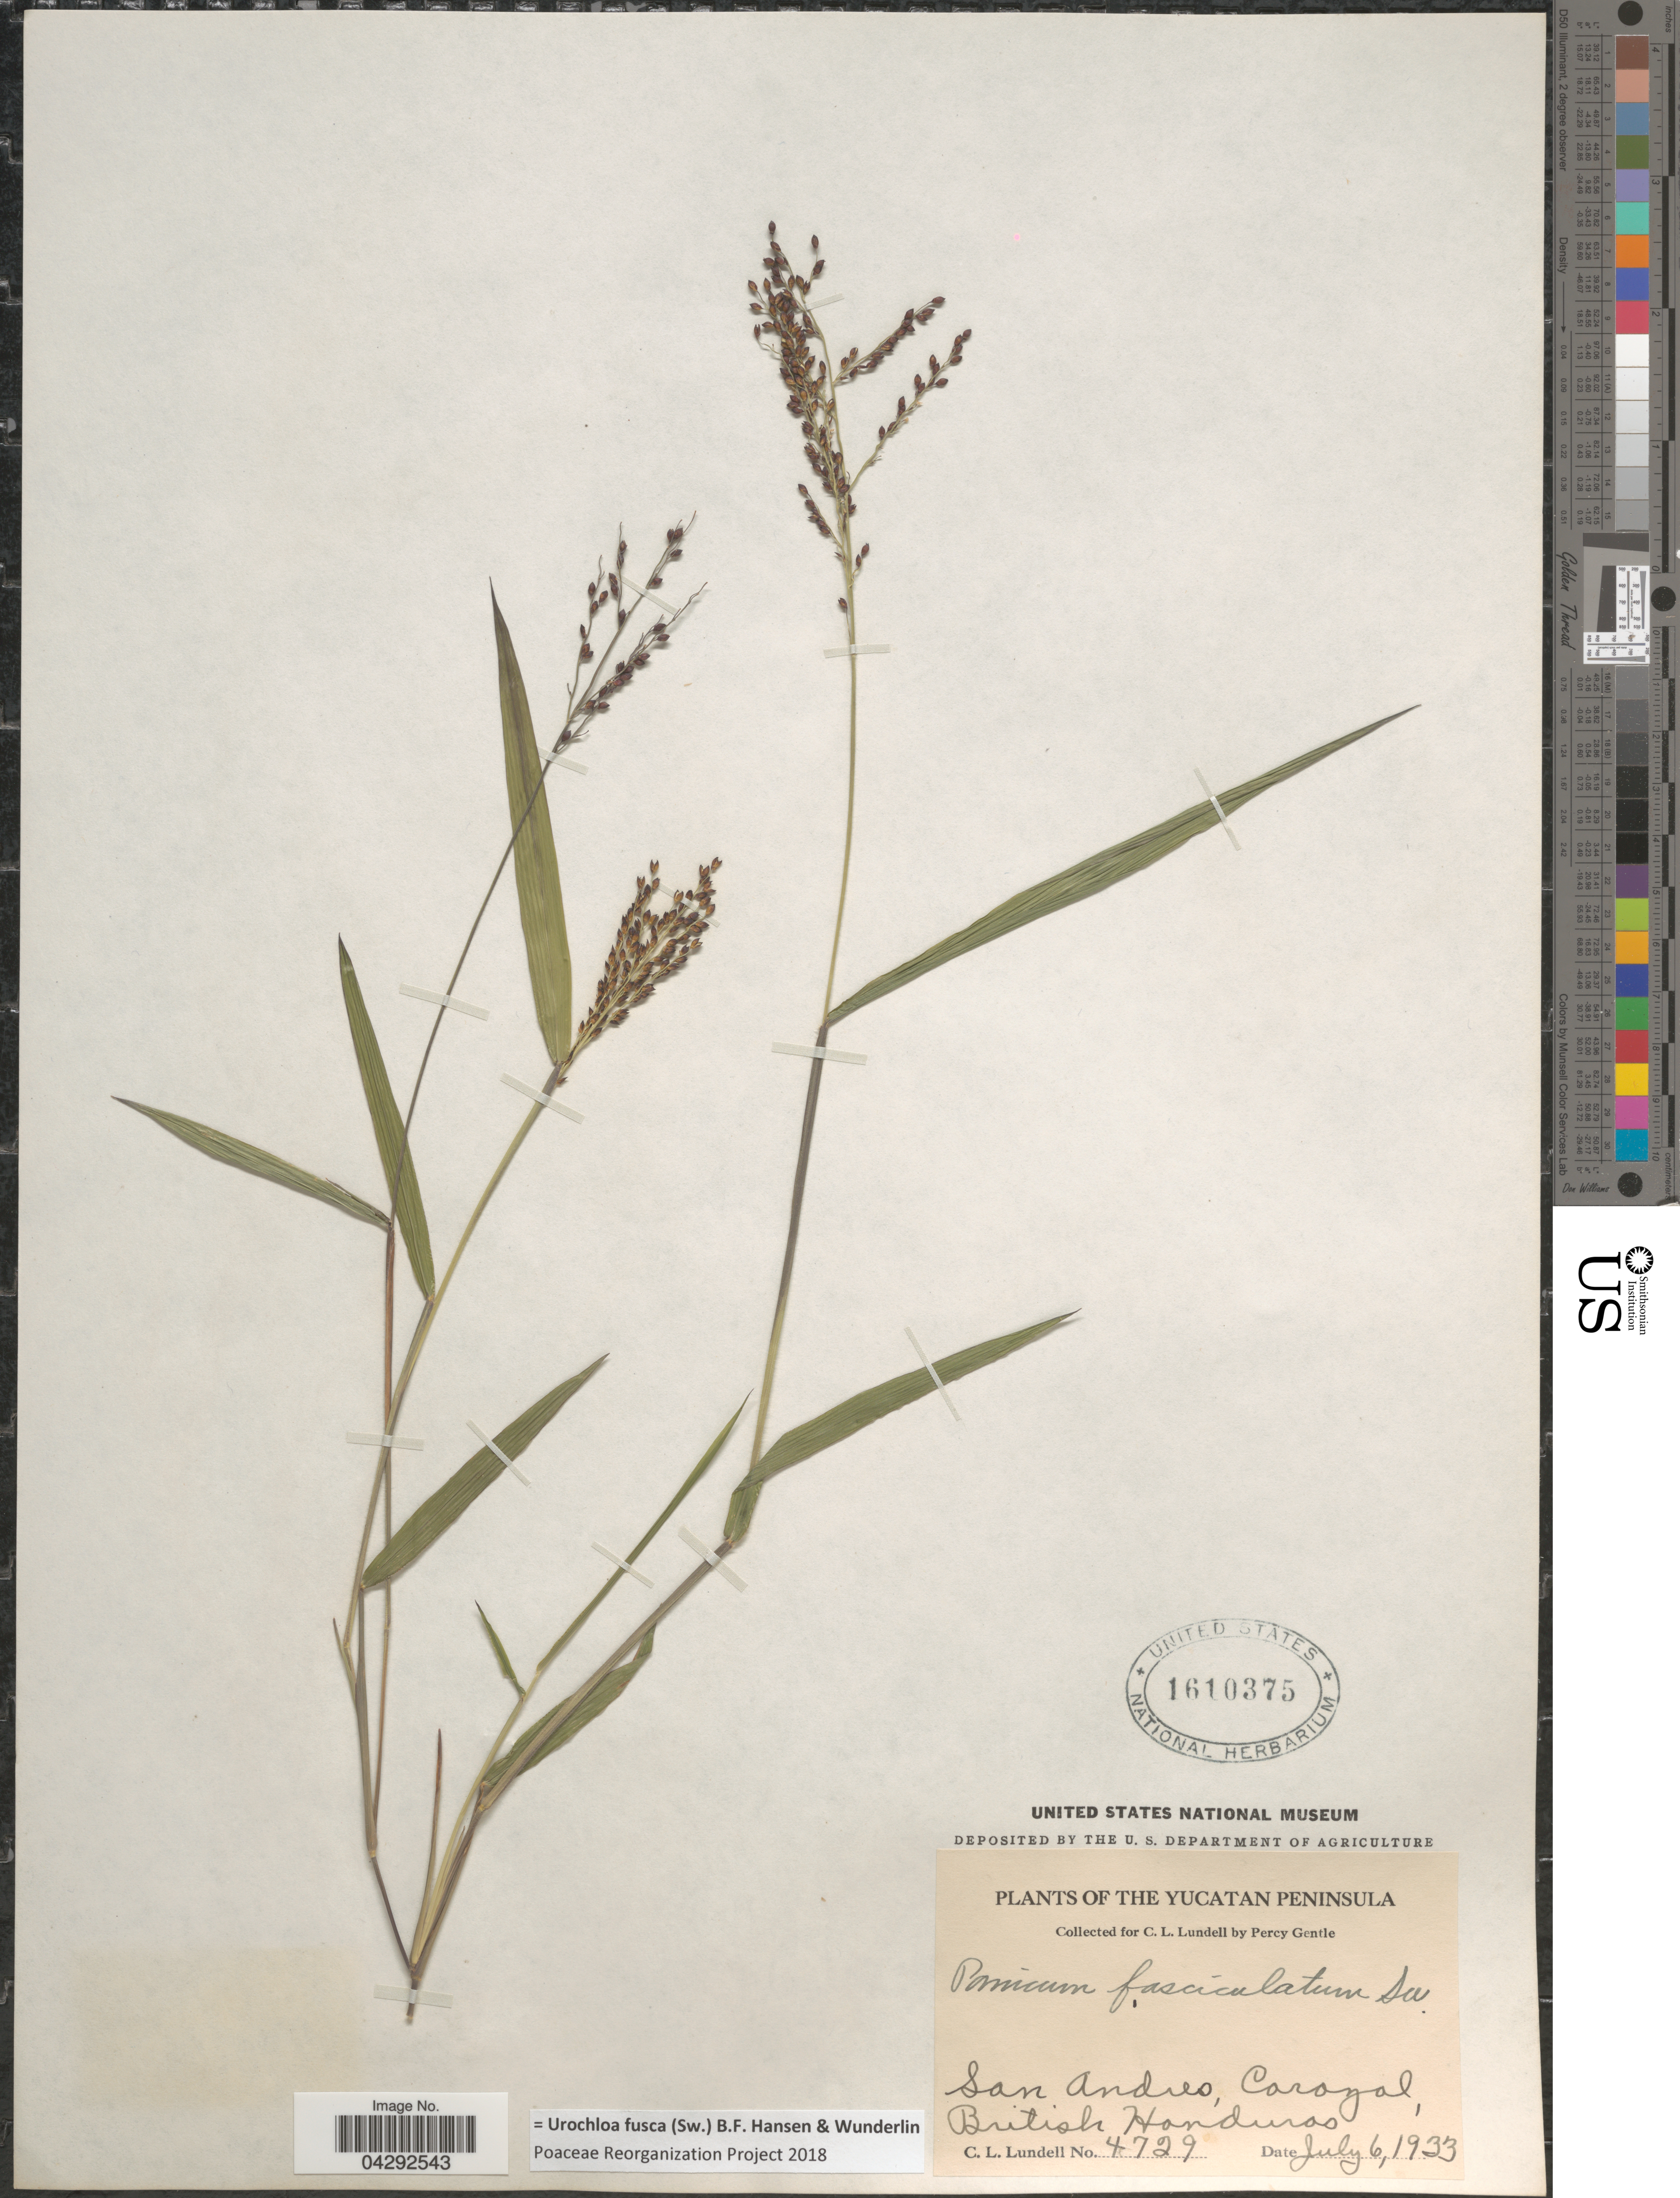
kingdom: Plantae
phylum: Tracheophyta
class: Liliopsida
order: Poales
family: Poaceae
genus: Urochloa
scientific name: Urochloa fusca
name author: (Sw.) B.F. Hansen & Wunderlin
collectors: C. L. Lundell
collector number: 4729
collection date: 1933-07-06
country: Belize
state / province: Corozal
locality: The Yucatan Peninsula. San Andres. British Honduras.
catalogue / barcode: US 1610375